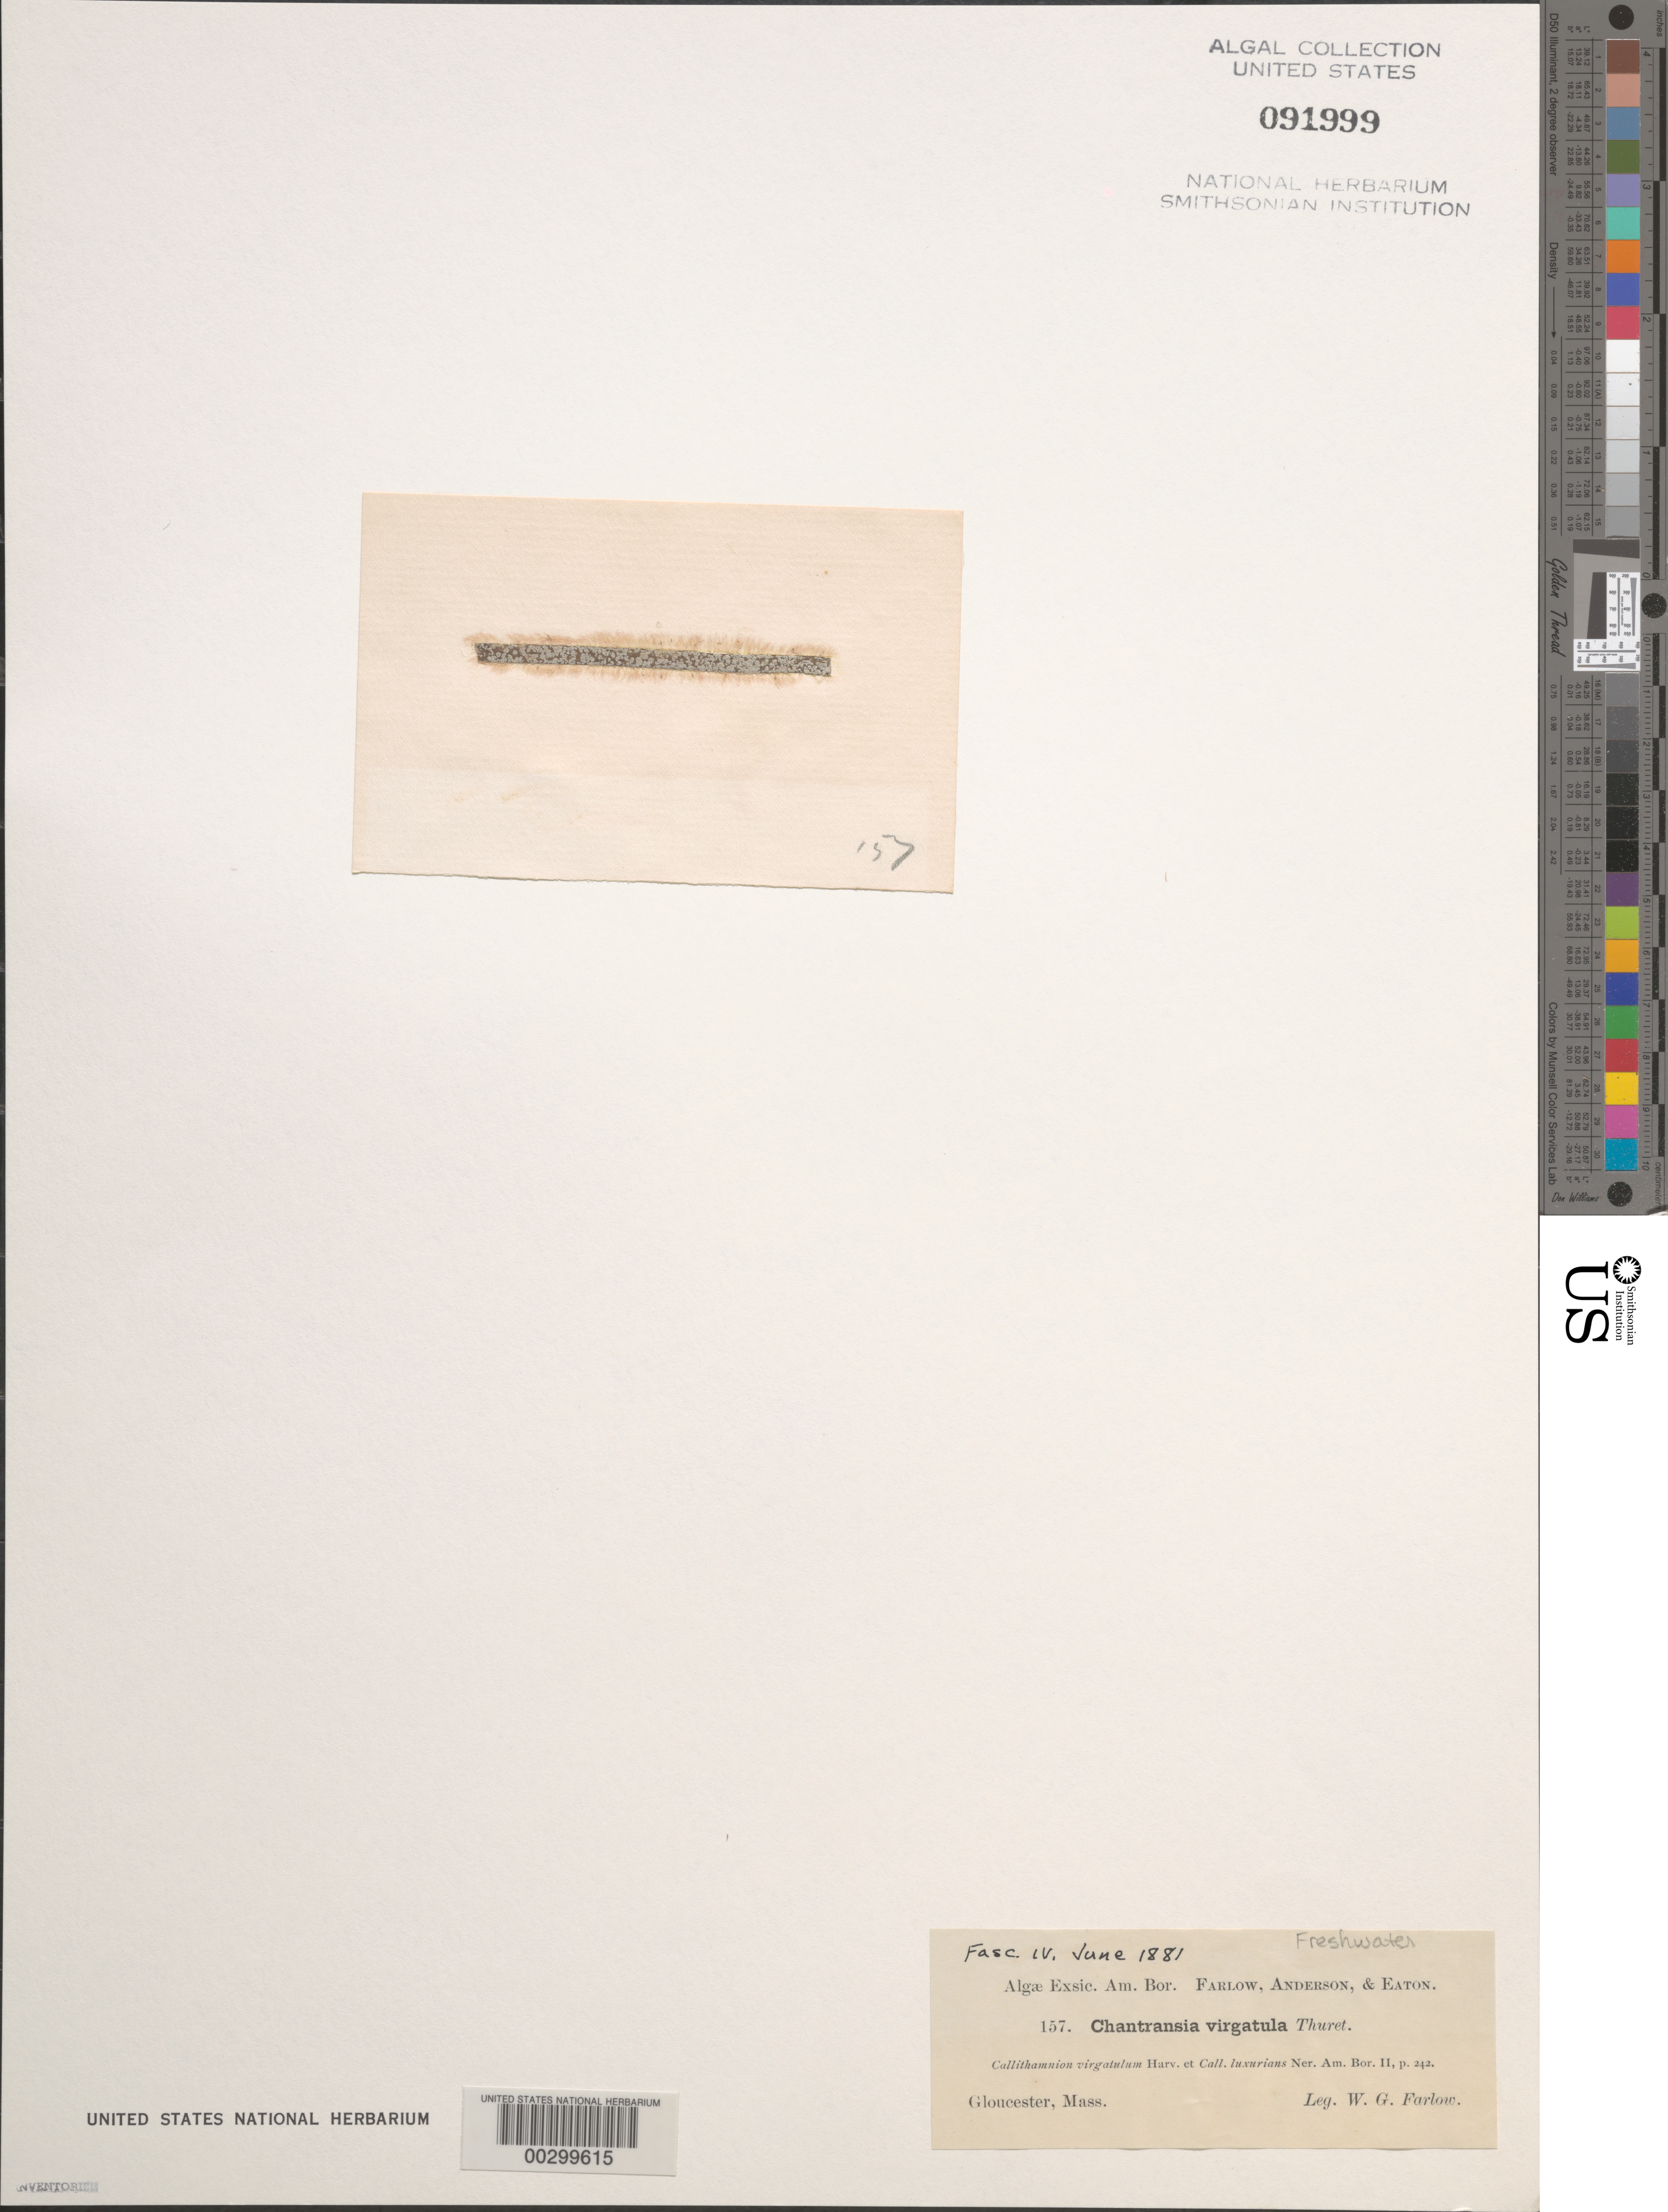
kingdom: Plantae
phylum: Rhodophyta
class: Florideophyceae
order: Acrochaetiales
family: Acrochaetiaceae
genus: Acrochaetium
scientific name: Acrochaetium secundatum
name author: (Lyngb.) Näg. in Näg. & C. Cramer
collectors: W. G. Farlow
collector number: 157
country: United States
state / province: Massachusetts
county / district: Essex County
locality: Gloucester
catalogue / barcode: US 91999